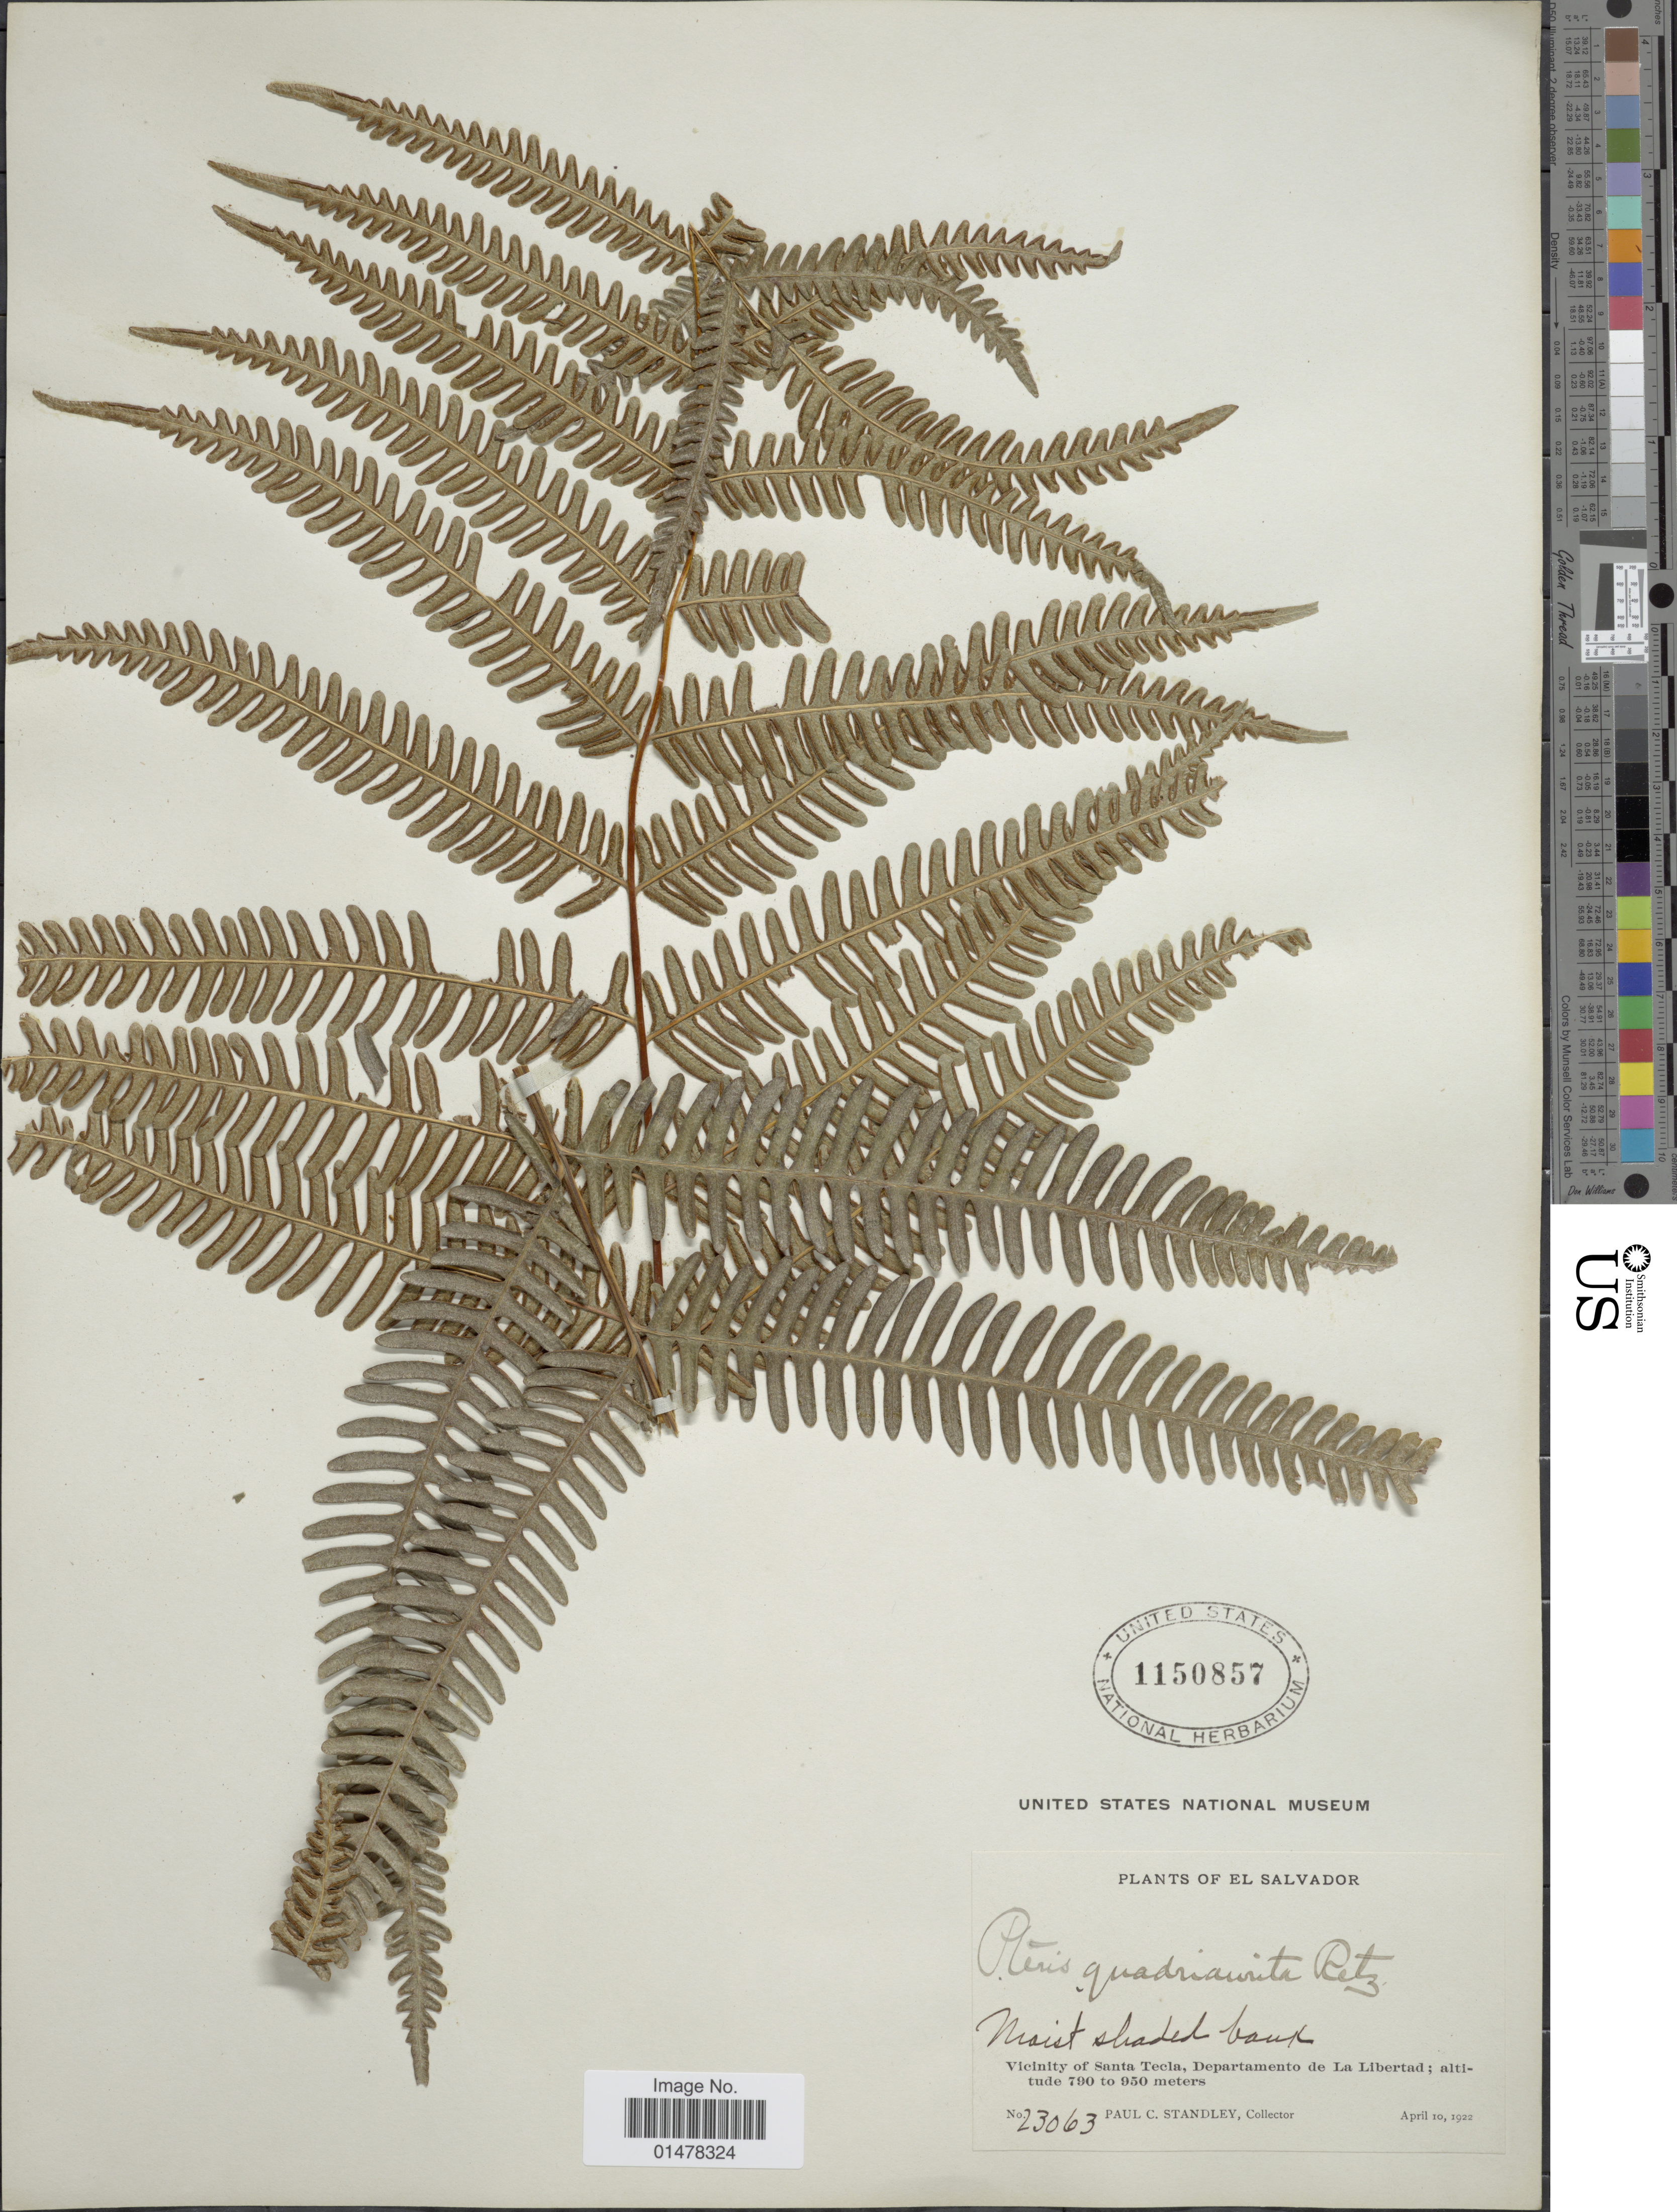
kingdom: Plantae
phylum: Tracheophyta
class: Polypodiopsida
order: Polypodiales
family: Pteridaceae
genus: Pteris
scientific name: Pteris quadriaurita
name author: Retz.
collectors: P. C. Standley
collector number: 23063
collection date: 1922-04-10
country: El Salvador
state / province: La Libertad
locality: Plants of El Salvador, Vicinity of Santa Tecla, Departamento de La Libertad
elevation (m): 790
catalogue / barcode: US 1150857